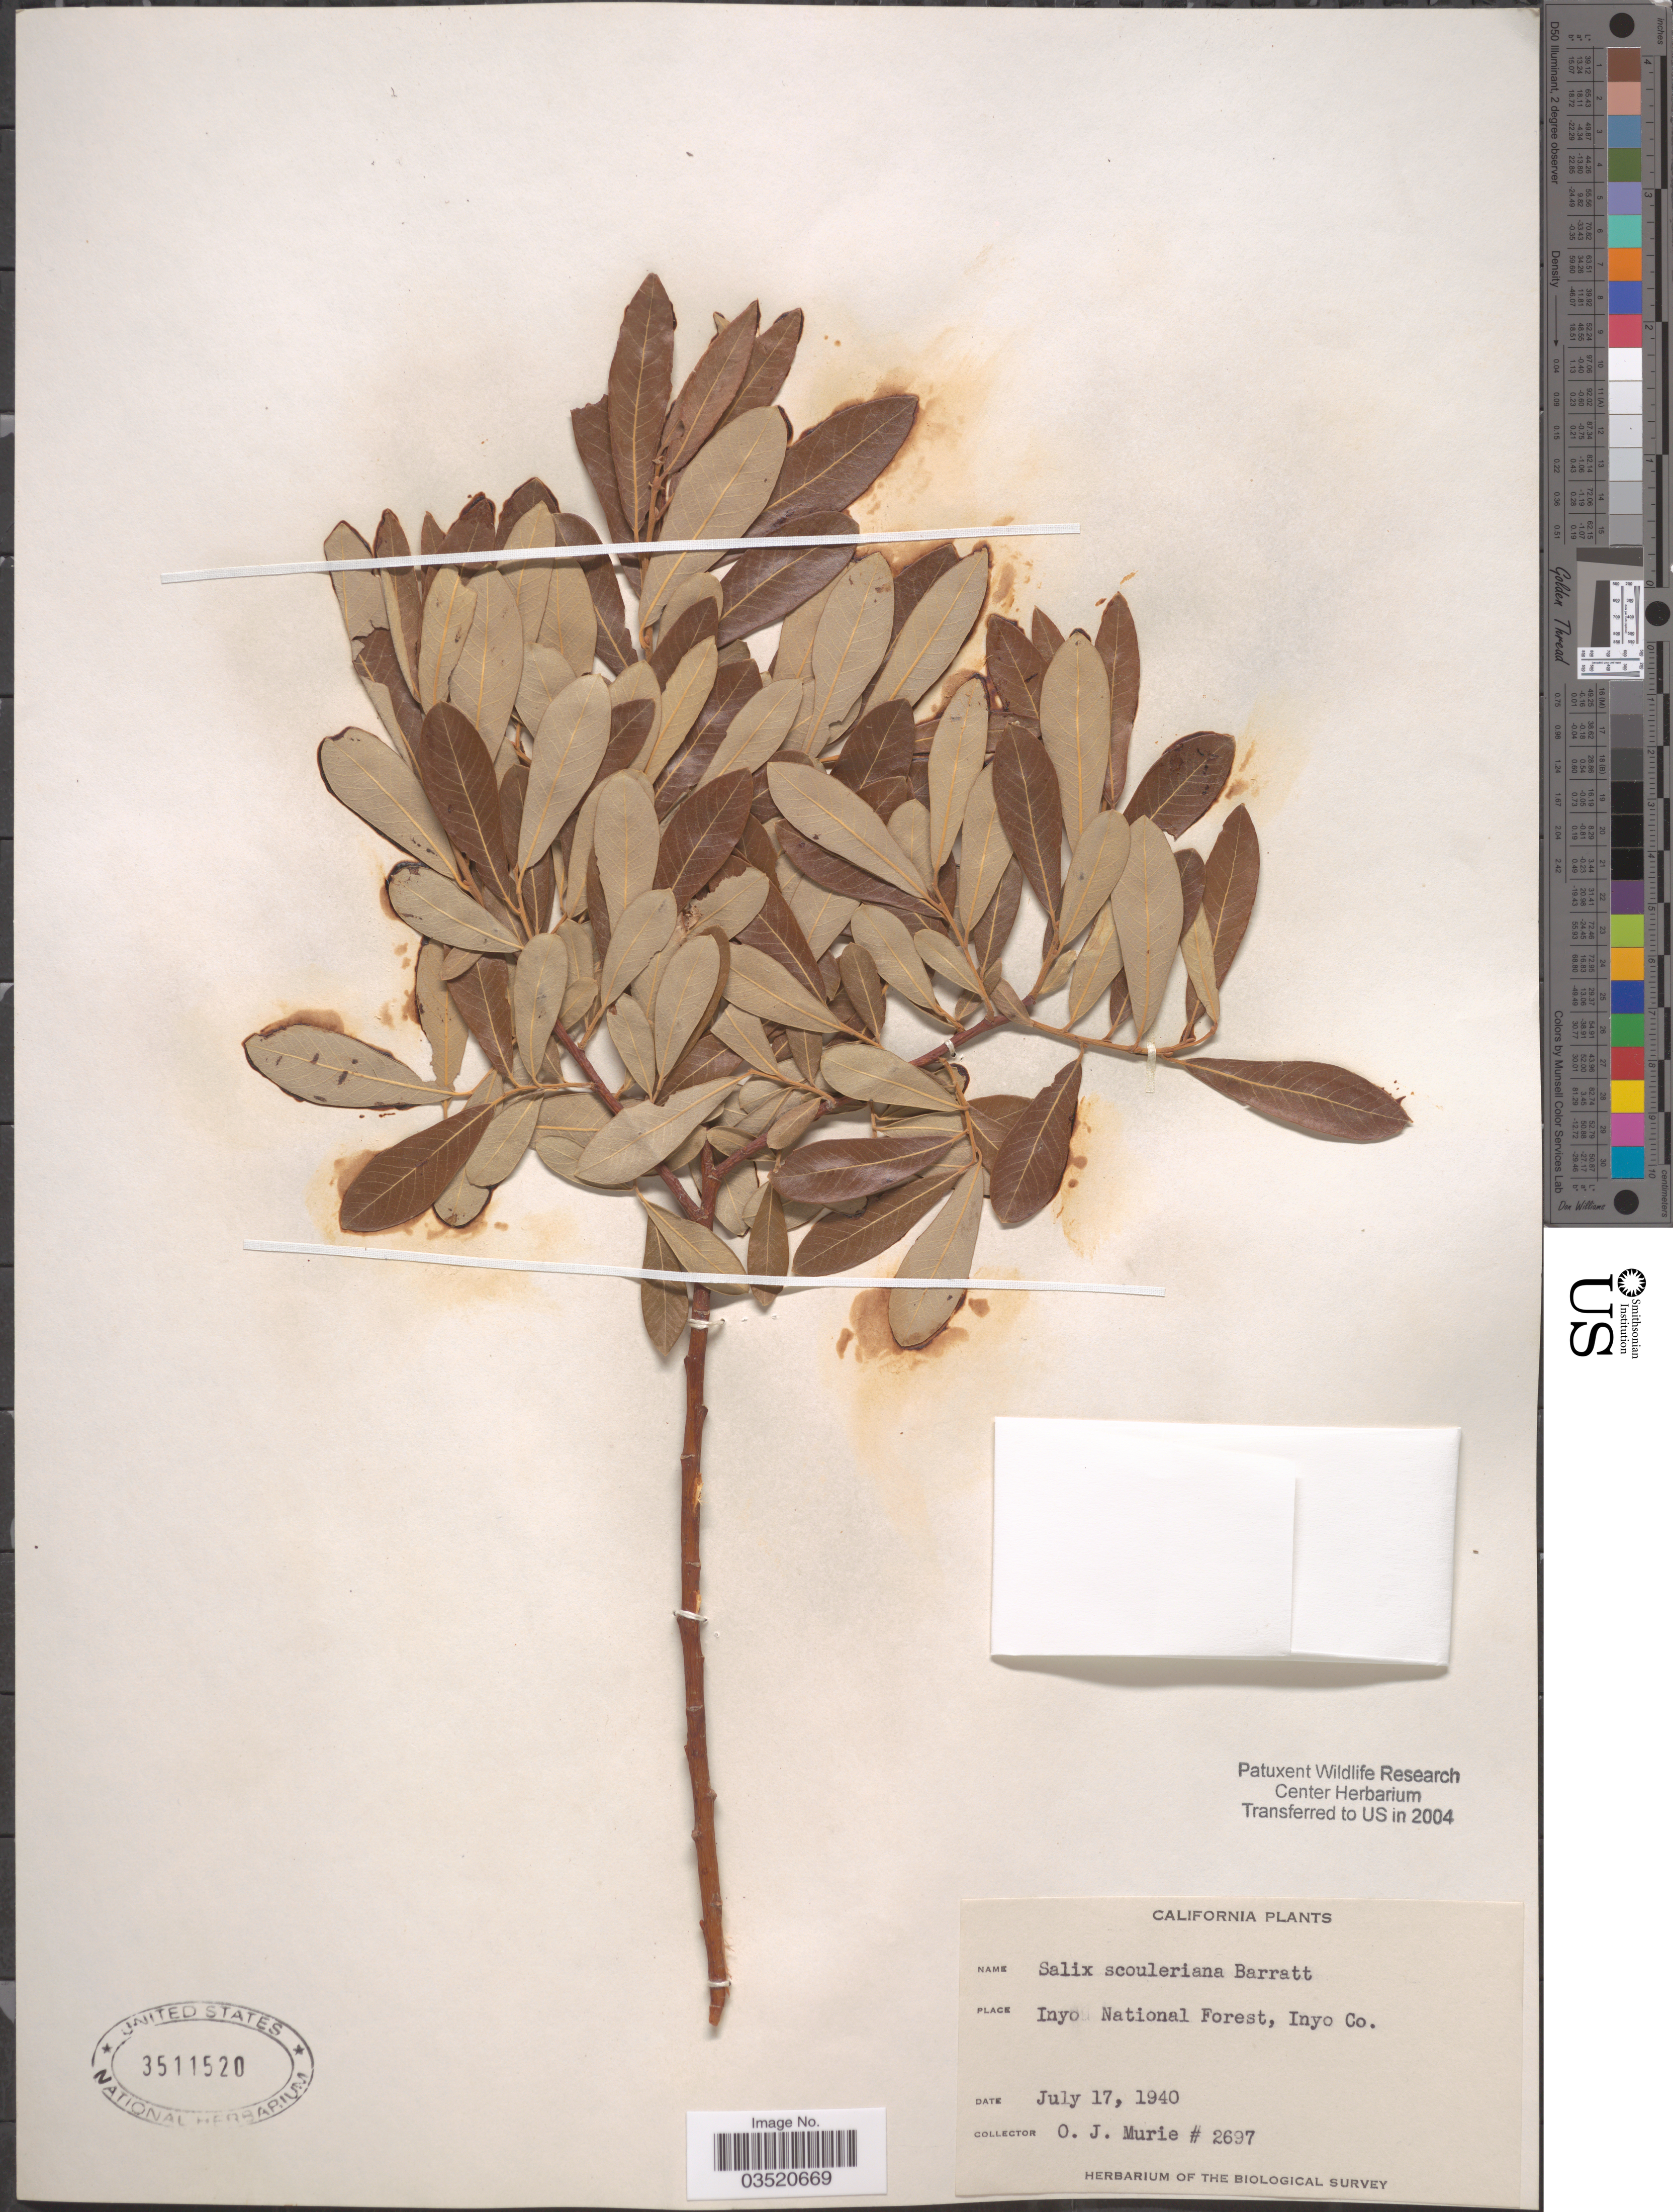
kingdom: Plantae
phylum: Tracheophyta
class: Magnoliopsida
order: Malpighiales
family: Salicaceae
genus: Salix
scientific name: Salix scouleriana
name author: Barratt ex Hook.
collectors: O. Murie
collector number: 2697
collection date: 1940-07-17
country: United States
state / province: California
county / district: Inyo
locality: Inyo National Forest, Inyo Co.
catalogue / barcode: US 3511520